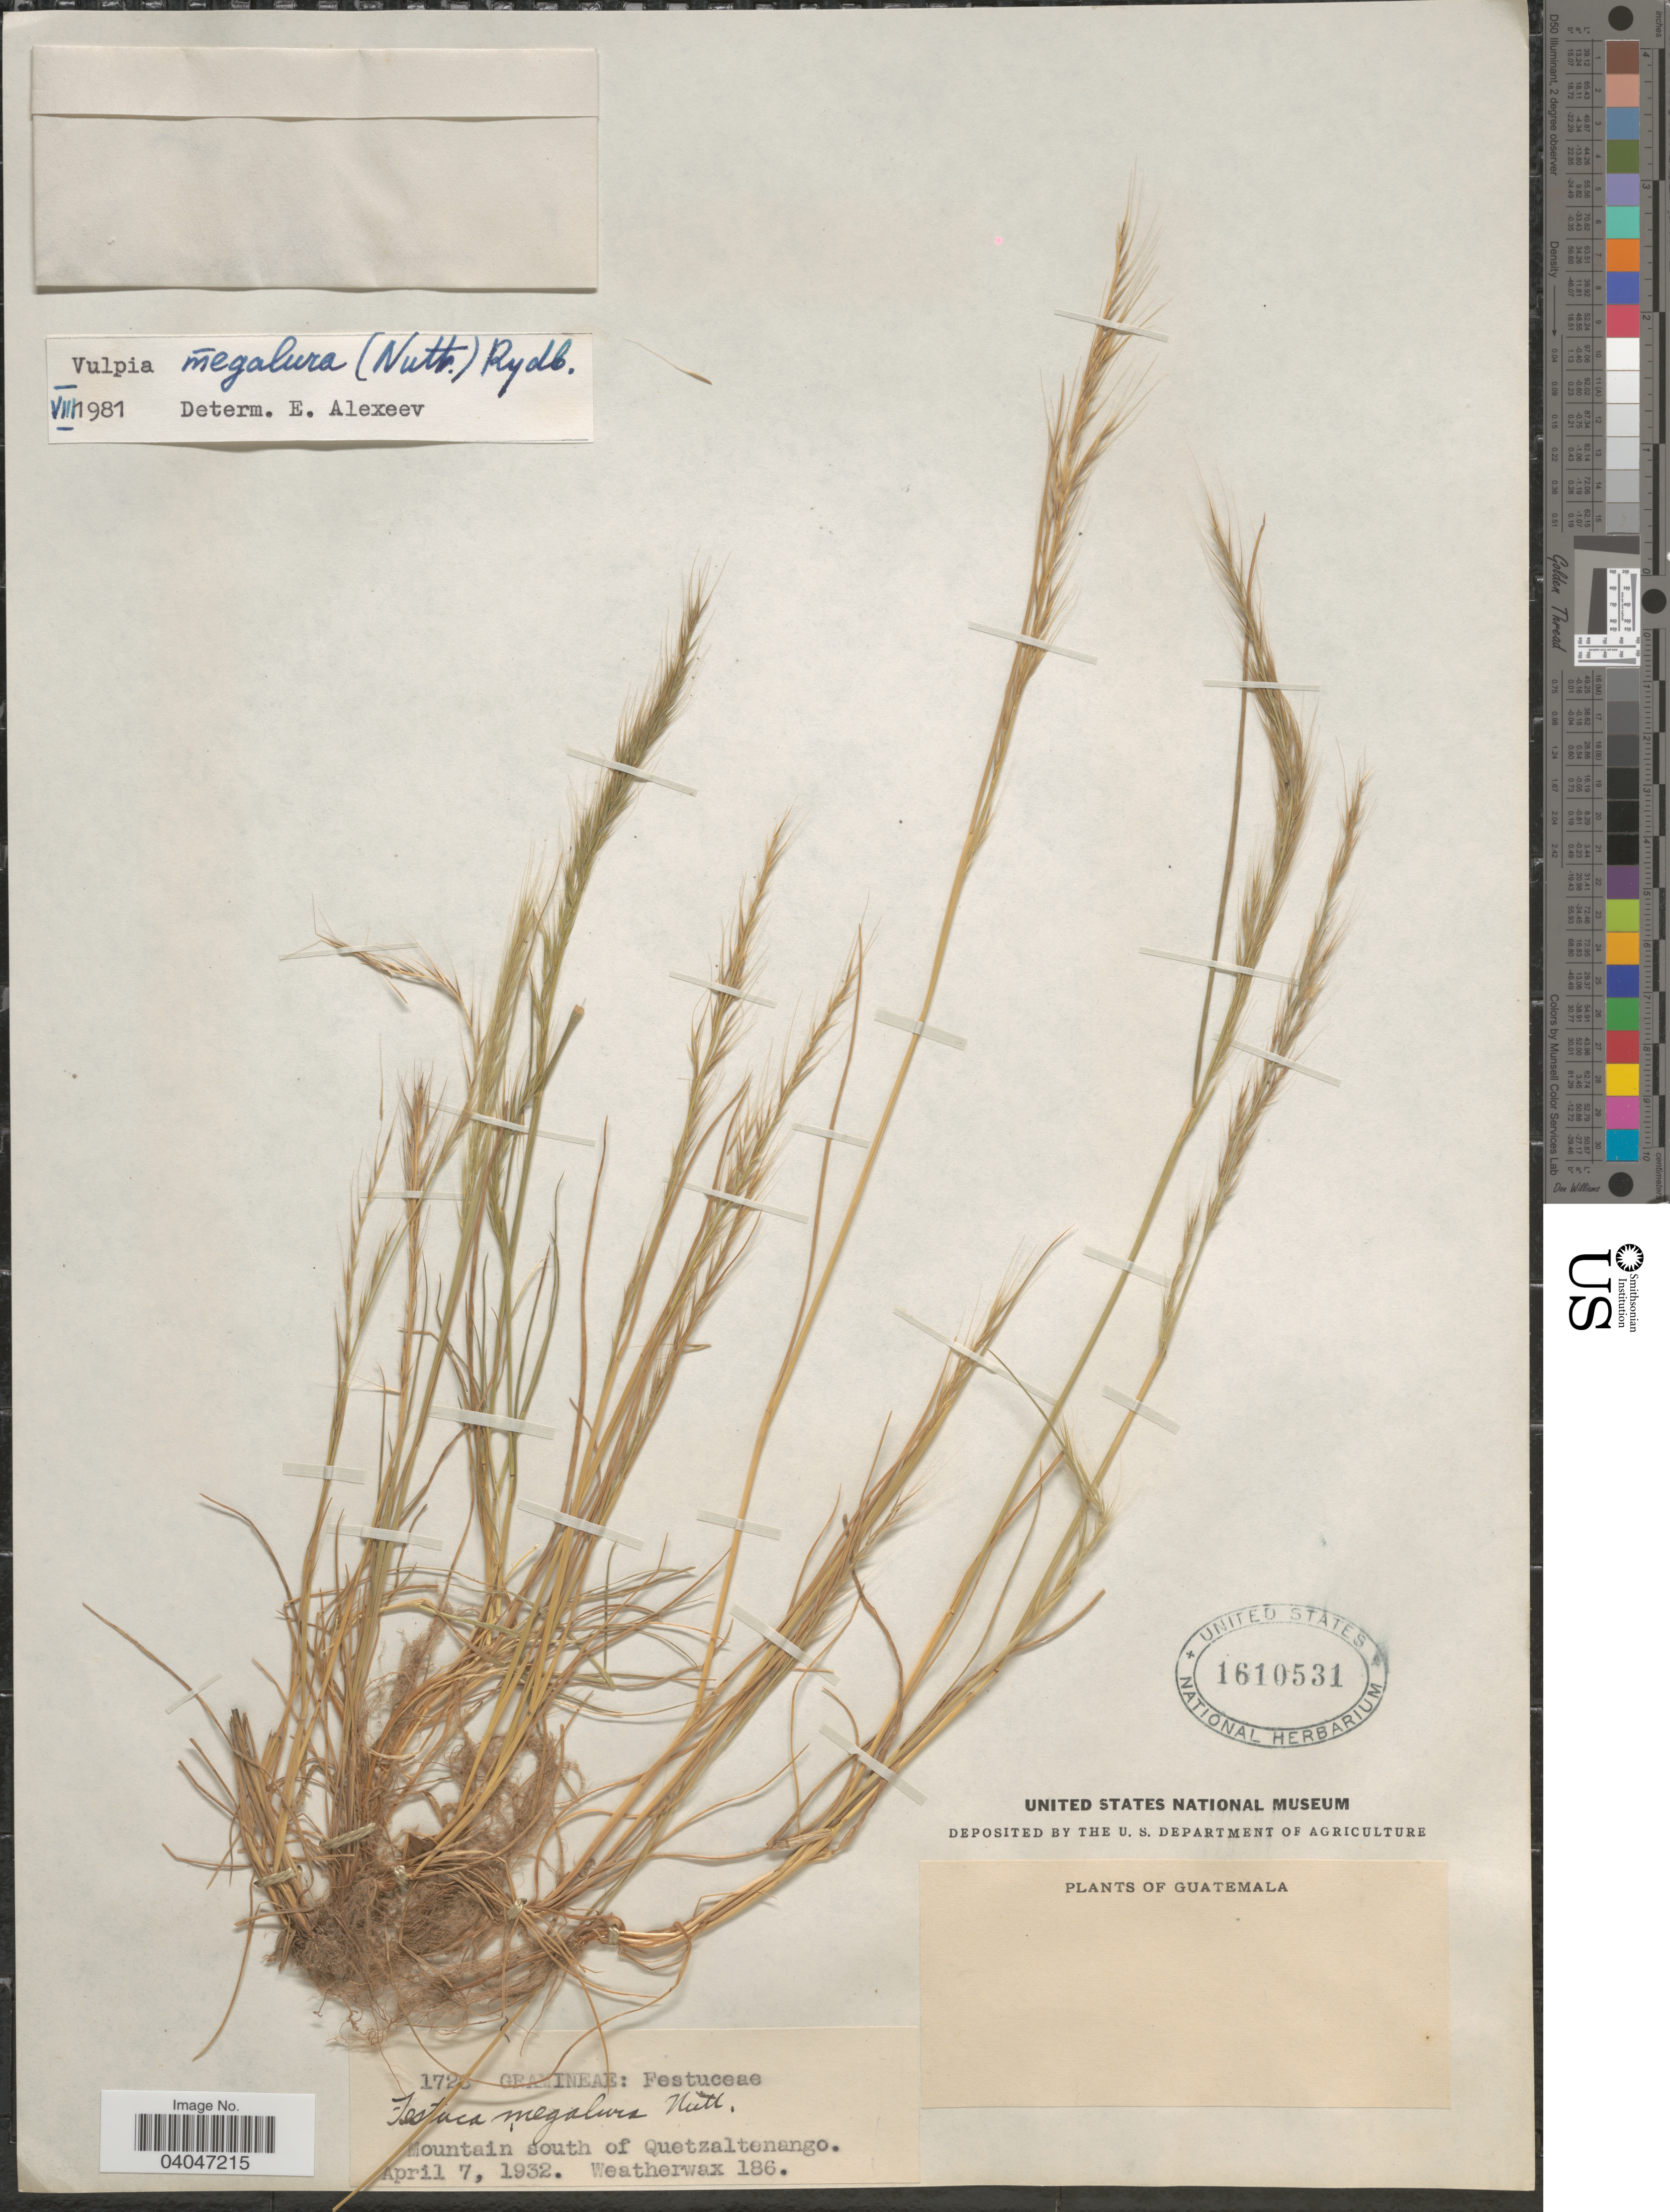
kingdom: Plantae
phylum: Tracheophyta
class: Liliopsida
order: Poales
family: Poaceae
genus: Festuca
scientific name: Festuca megalura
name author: Nutt.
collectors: -. Weatherwax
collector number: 1728*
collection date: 1932-04-07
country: Guatemala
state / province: Quetzaltenango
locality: Mountain south of Quetzaltenango.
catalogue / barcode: US 1610531